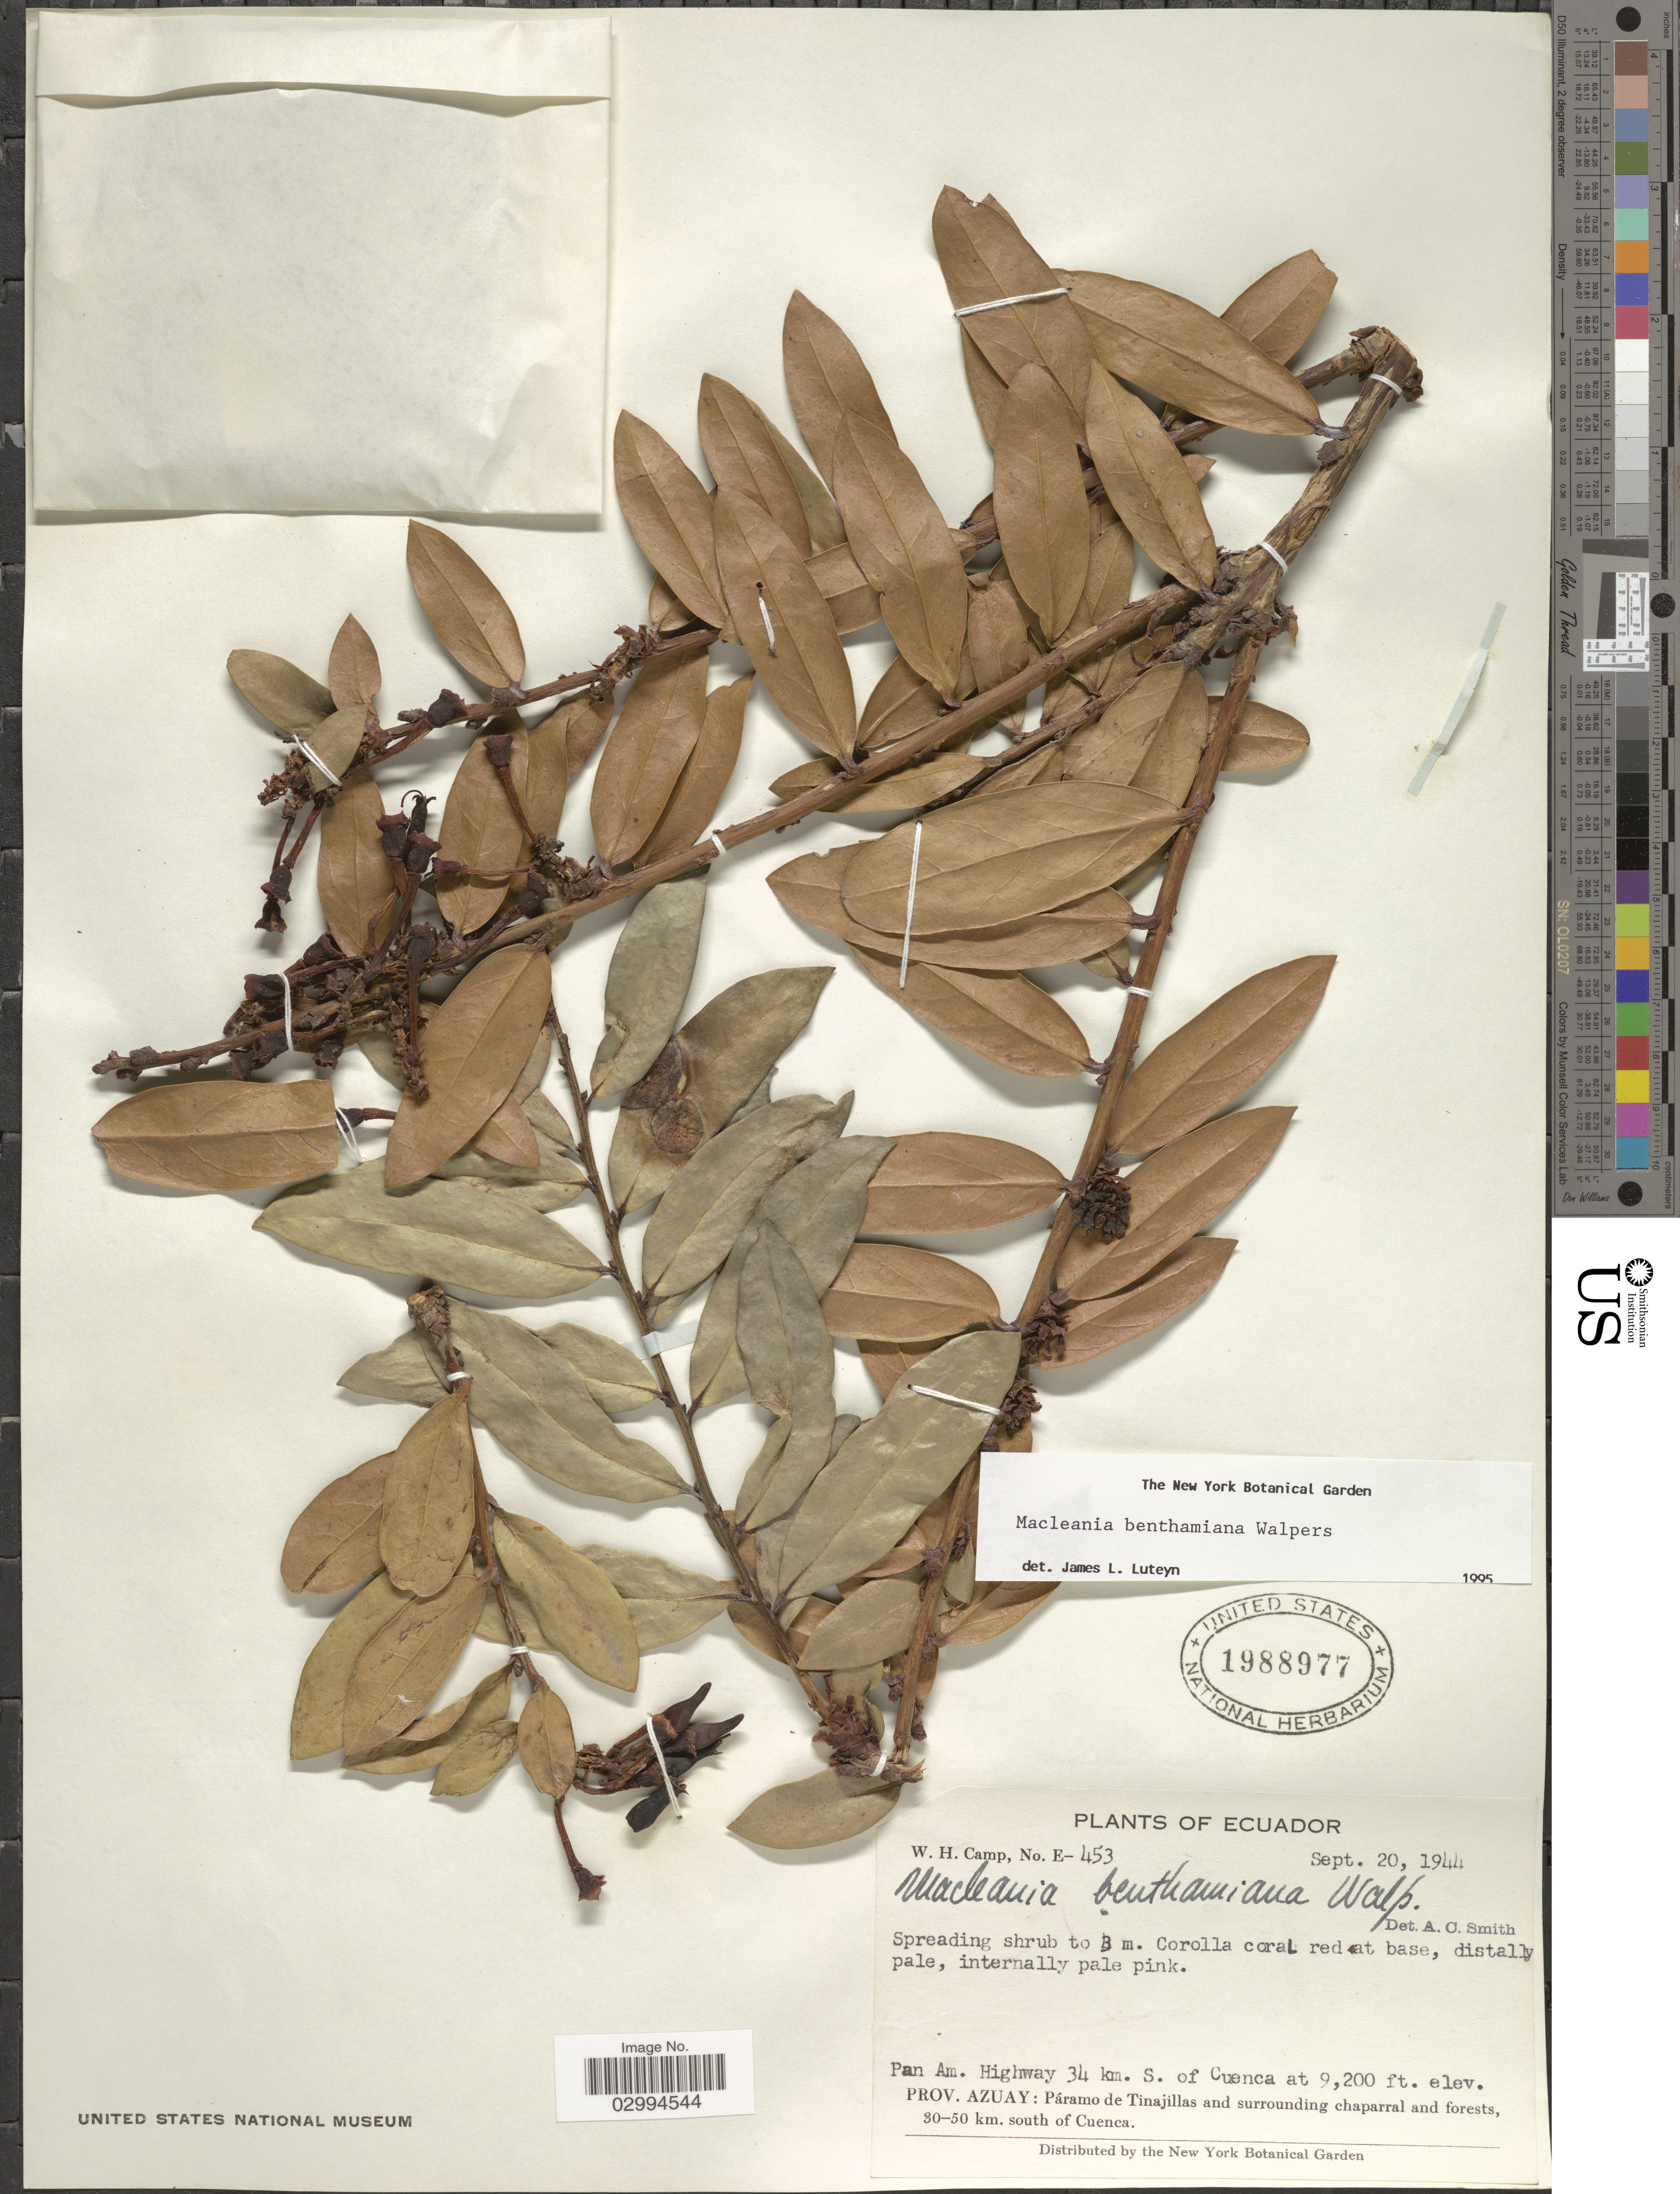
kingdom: Plantae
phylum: Tracheophyta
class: Magnoliopsida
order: Ericales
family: Ericaceae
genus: Macleania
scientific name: Macleania benthamiana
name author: Walp.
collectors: W. H. Camp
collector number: E-453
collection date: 1944-09-20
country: Ecuador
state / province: Azuay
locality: Páramo de Tinajillas and surrounding chaparral and forests, 30-50 km. south of Cuenca. Pan Am. Highway 34 km. S, of Cuenca.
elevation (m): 2804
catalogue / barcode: US 1988977